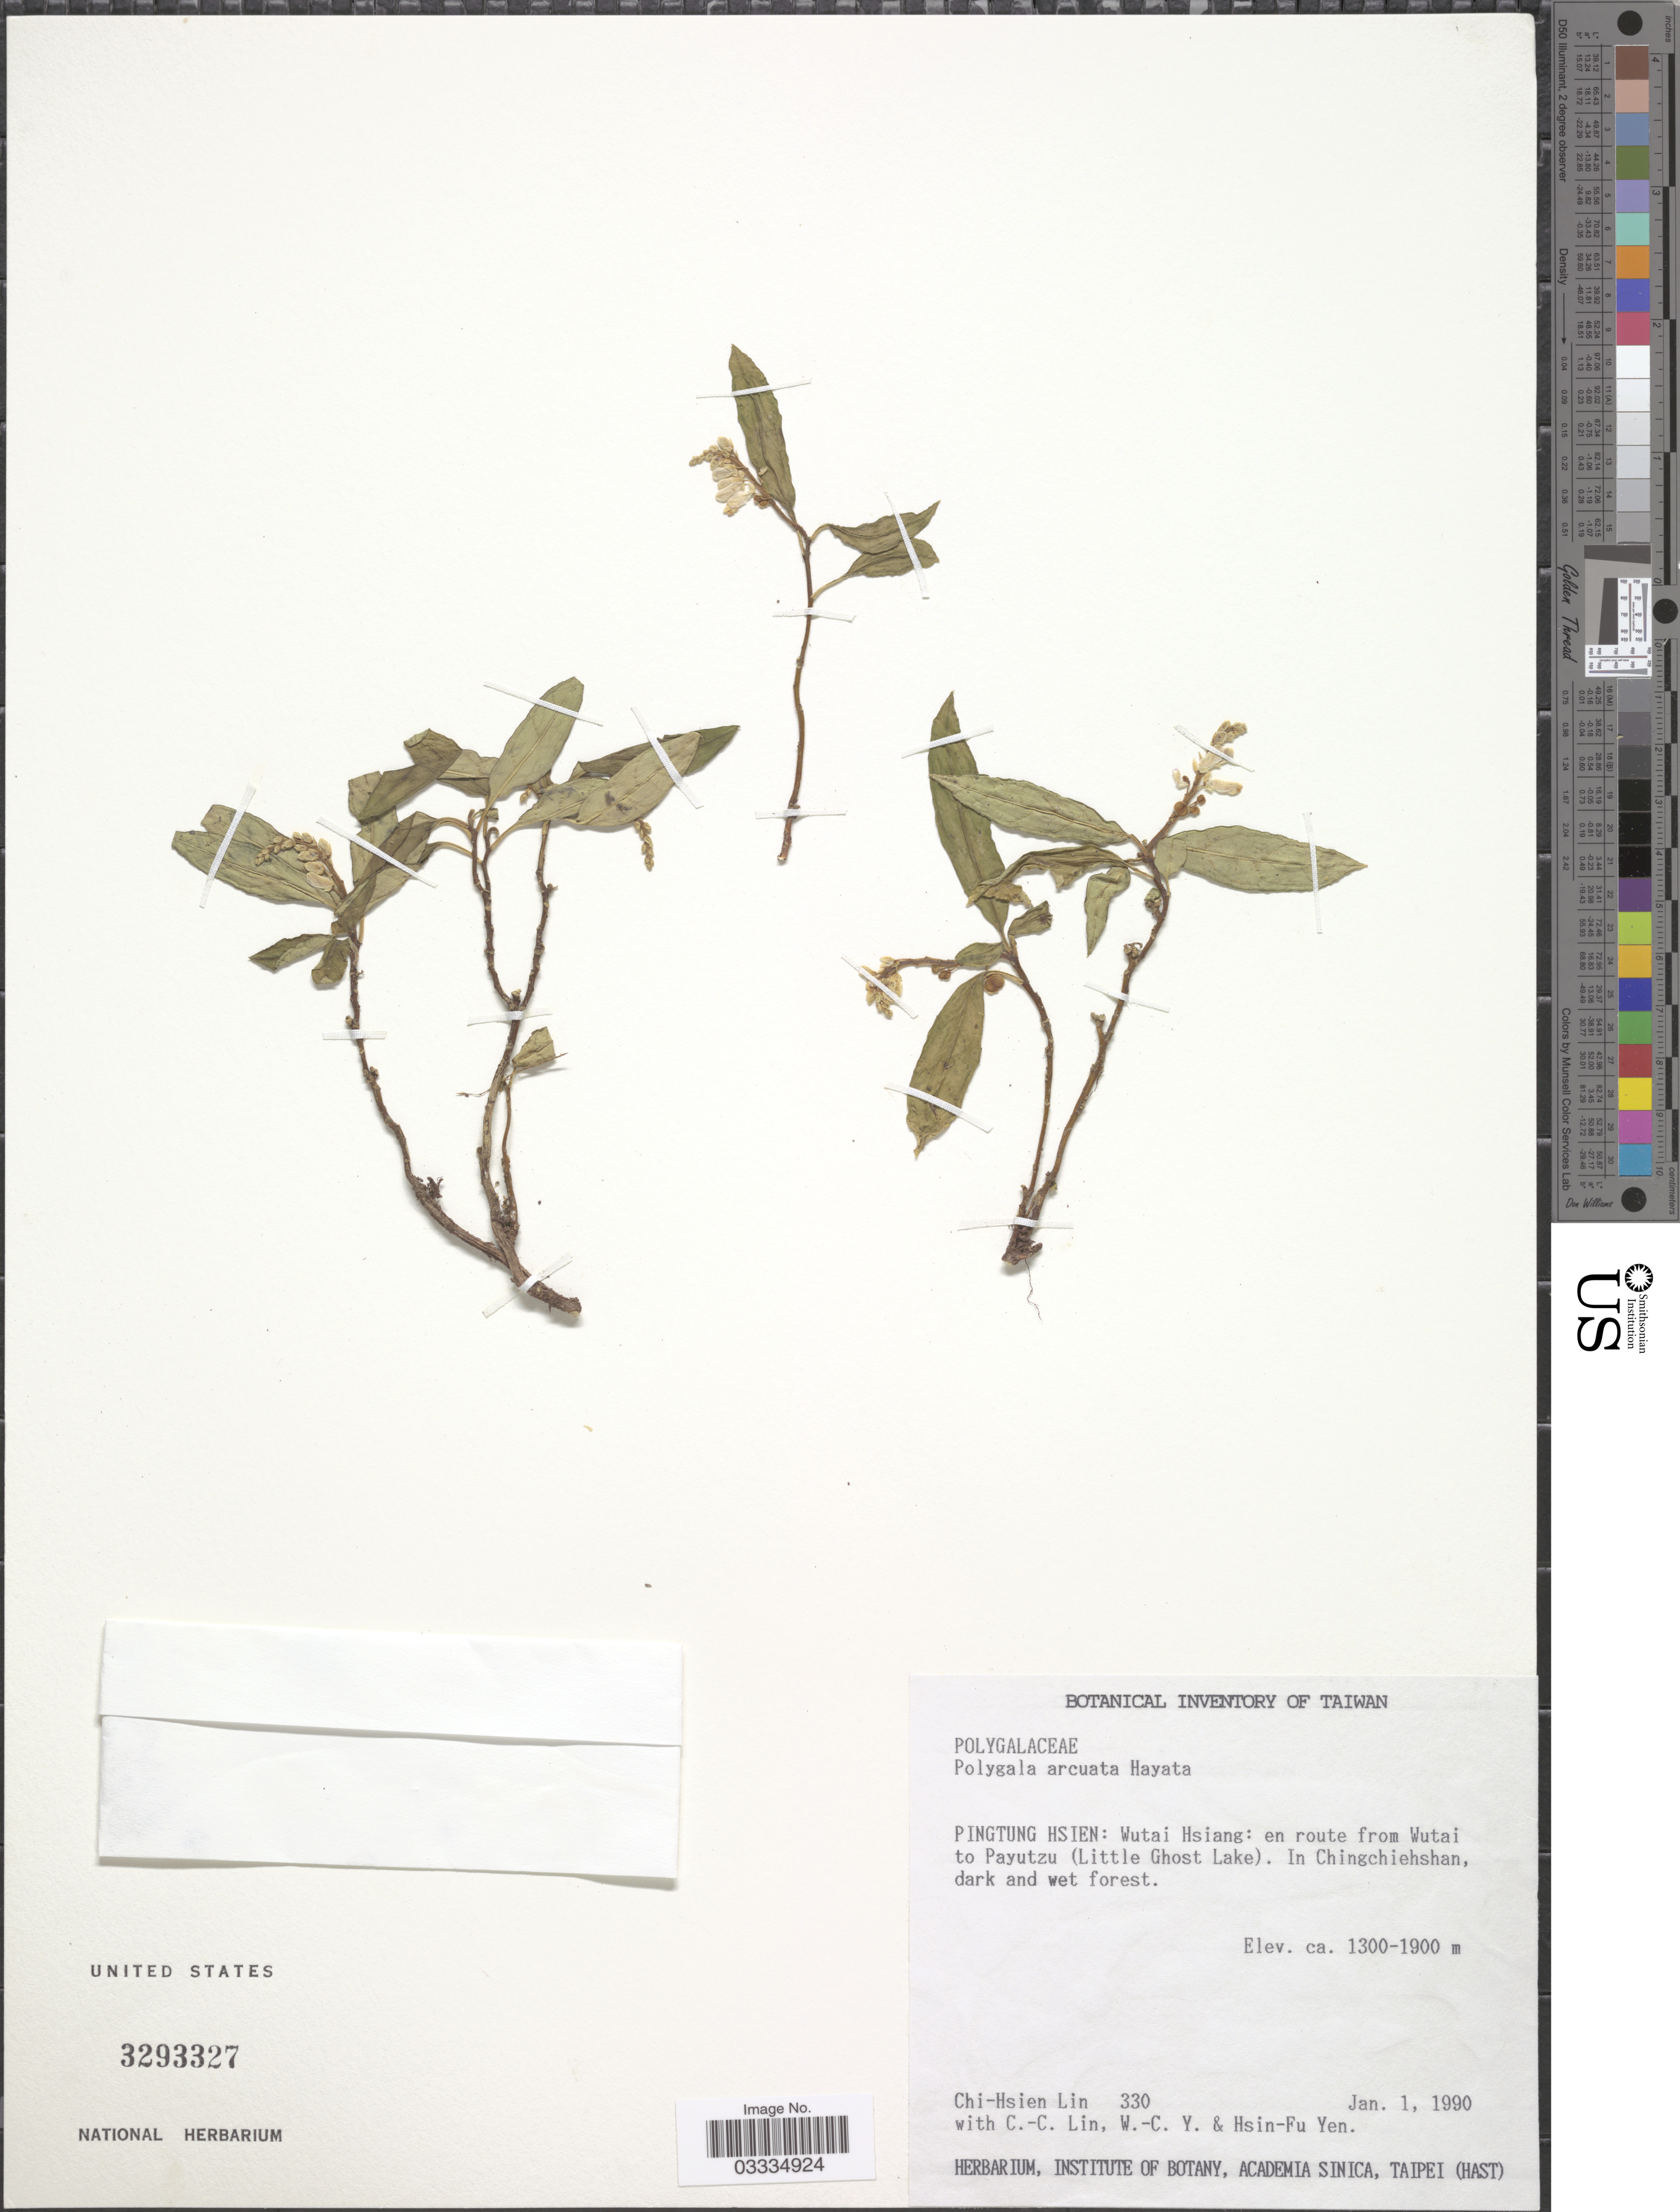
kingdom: Plantae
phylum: Tracheophyta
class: Magnoliopsida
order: Fabales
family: Polygalaceae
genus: Polygala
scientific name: Polygala arcuata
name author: Hayata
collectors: C. Lin, C. Lin, W. Yen & H. Yen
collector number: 330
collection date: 1990-01-01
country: Taiwan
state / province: Pingtung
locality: Pingtung Hsien: Wutai Hsiang: en route from Wutai to Payutzu (Little Ghost Lake). In Chingchiehshan.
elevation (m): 1300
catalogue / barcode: US 3293327